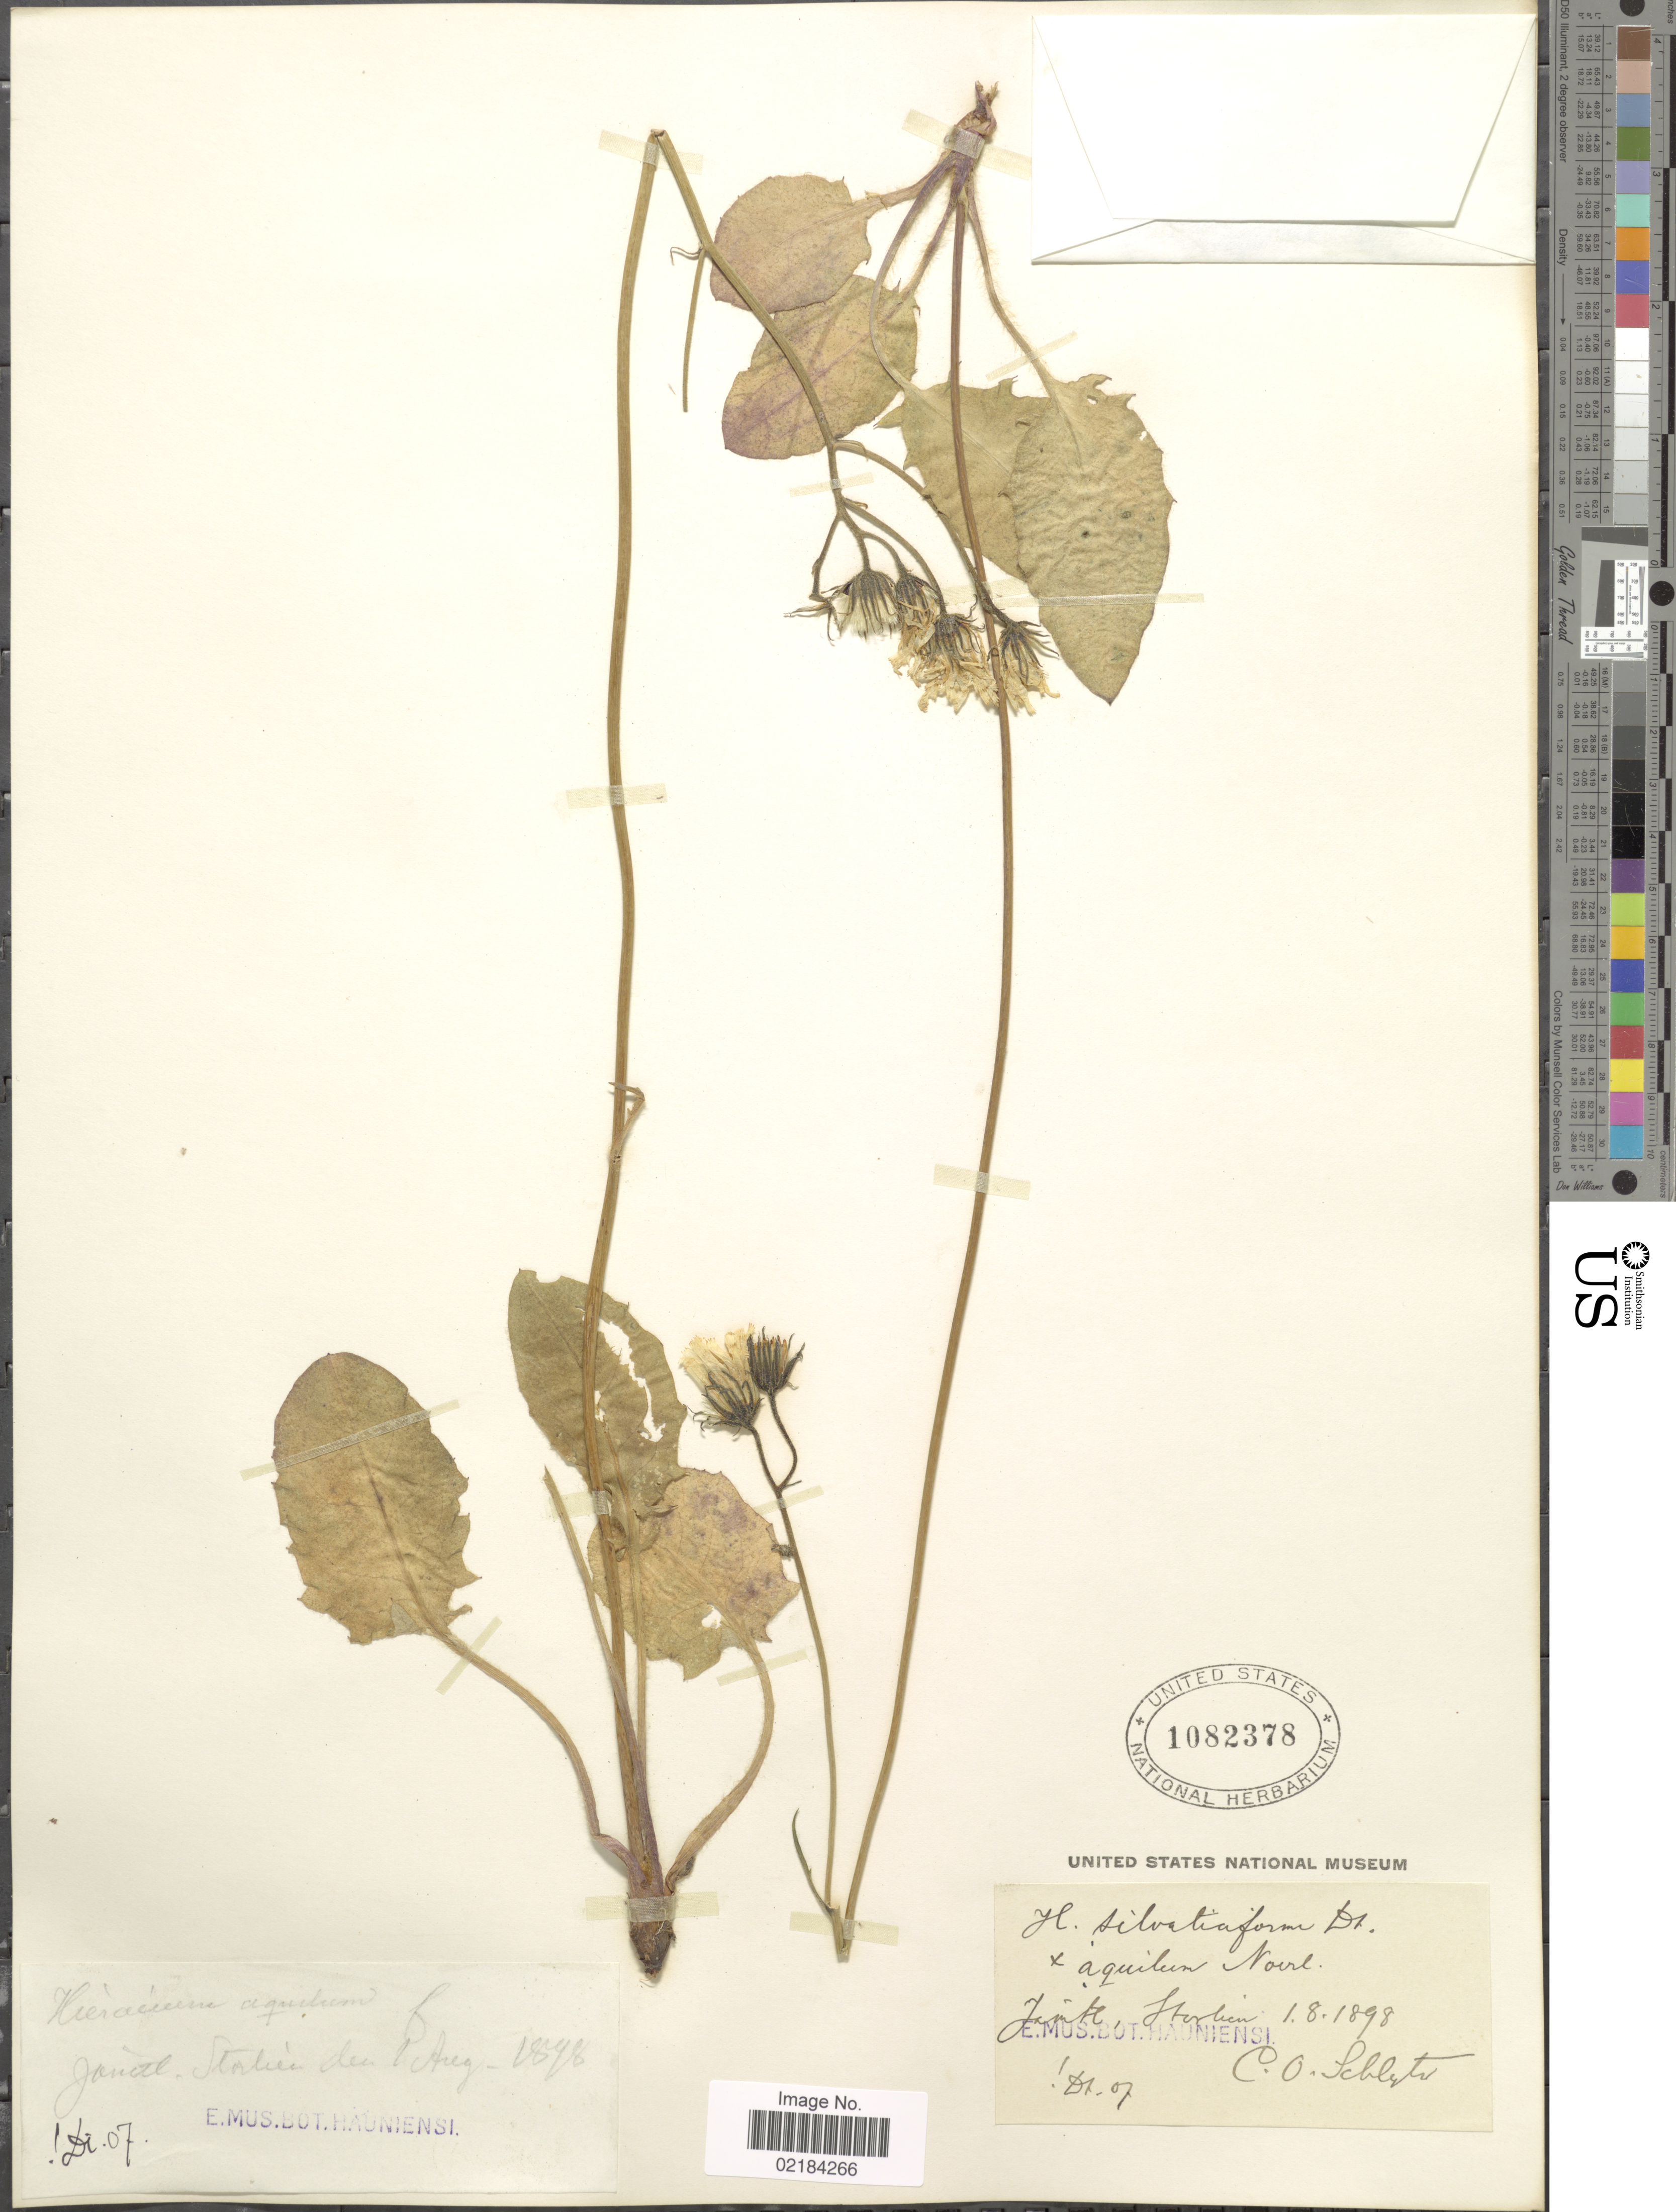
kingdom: Plantae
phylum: Tracheophyta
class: Magnoliopsida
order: Asterales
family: Asteraceae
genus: Hieracium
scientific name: Hieracium sylvaticum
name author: (L.) Gouan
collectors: C. Schlyter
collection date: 1898-08-01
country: Sweden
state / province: Jämtland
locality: Jamtl., Storlien.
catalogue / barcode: US 1082378